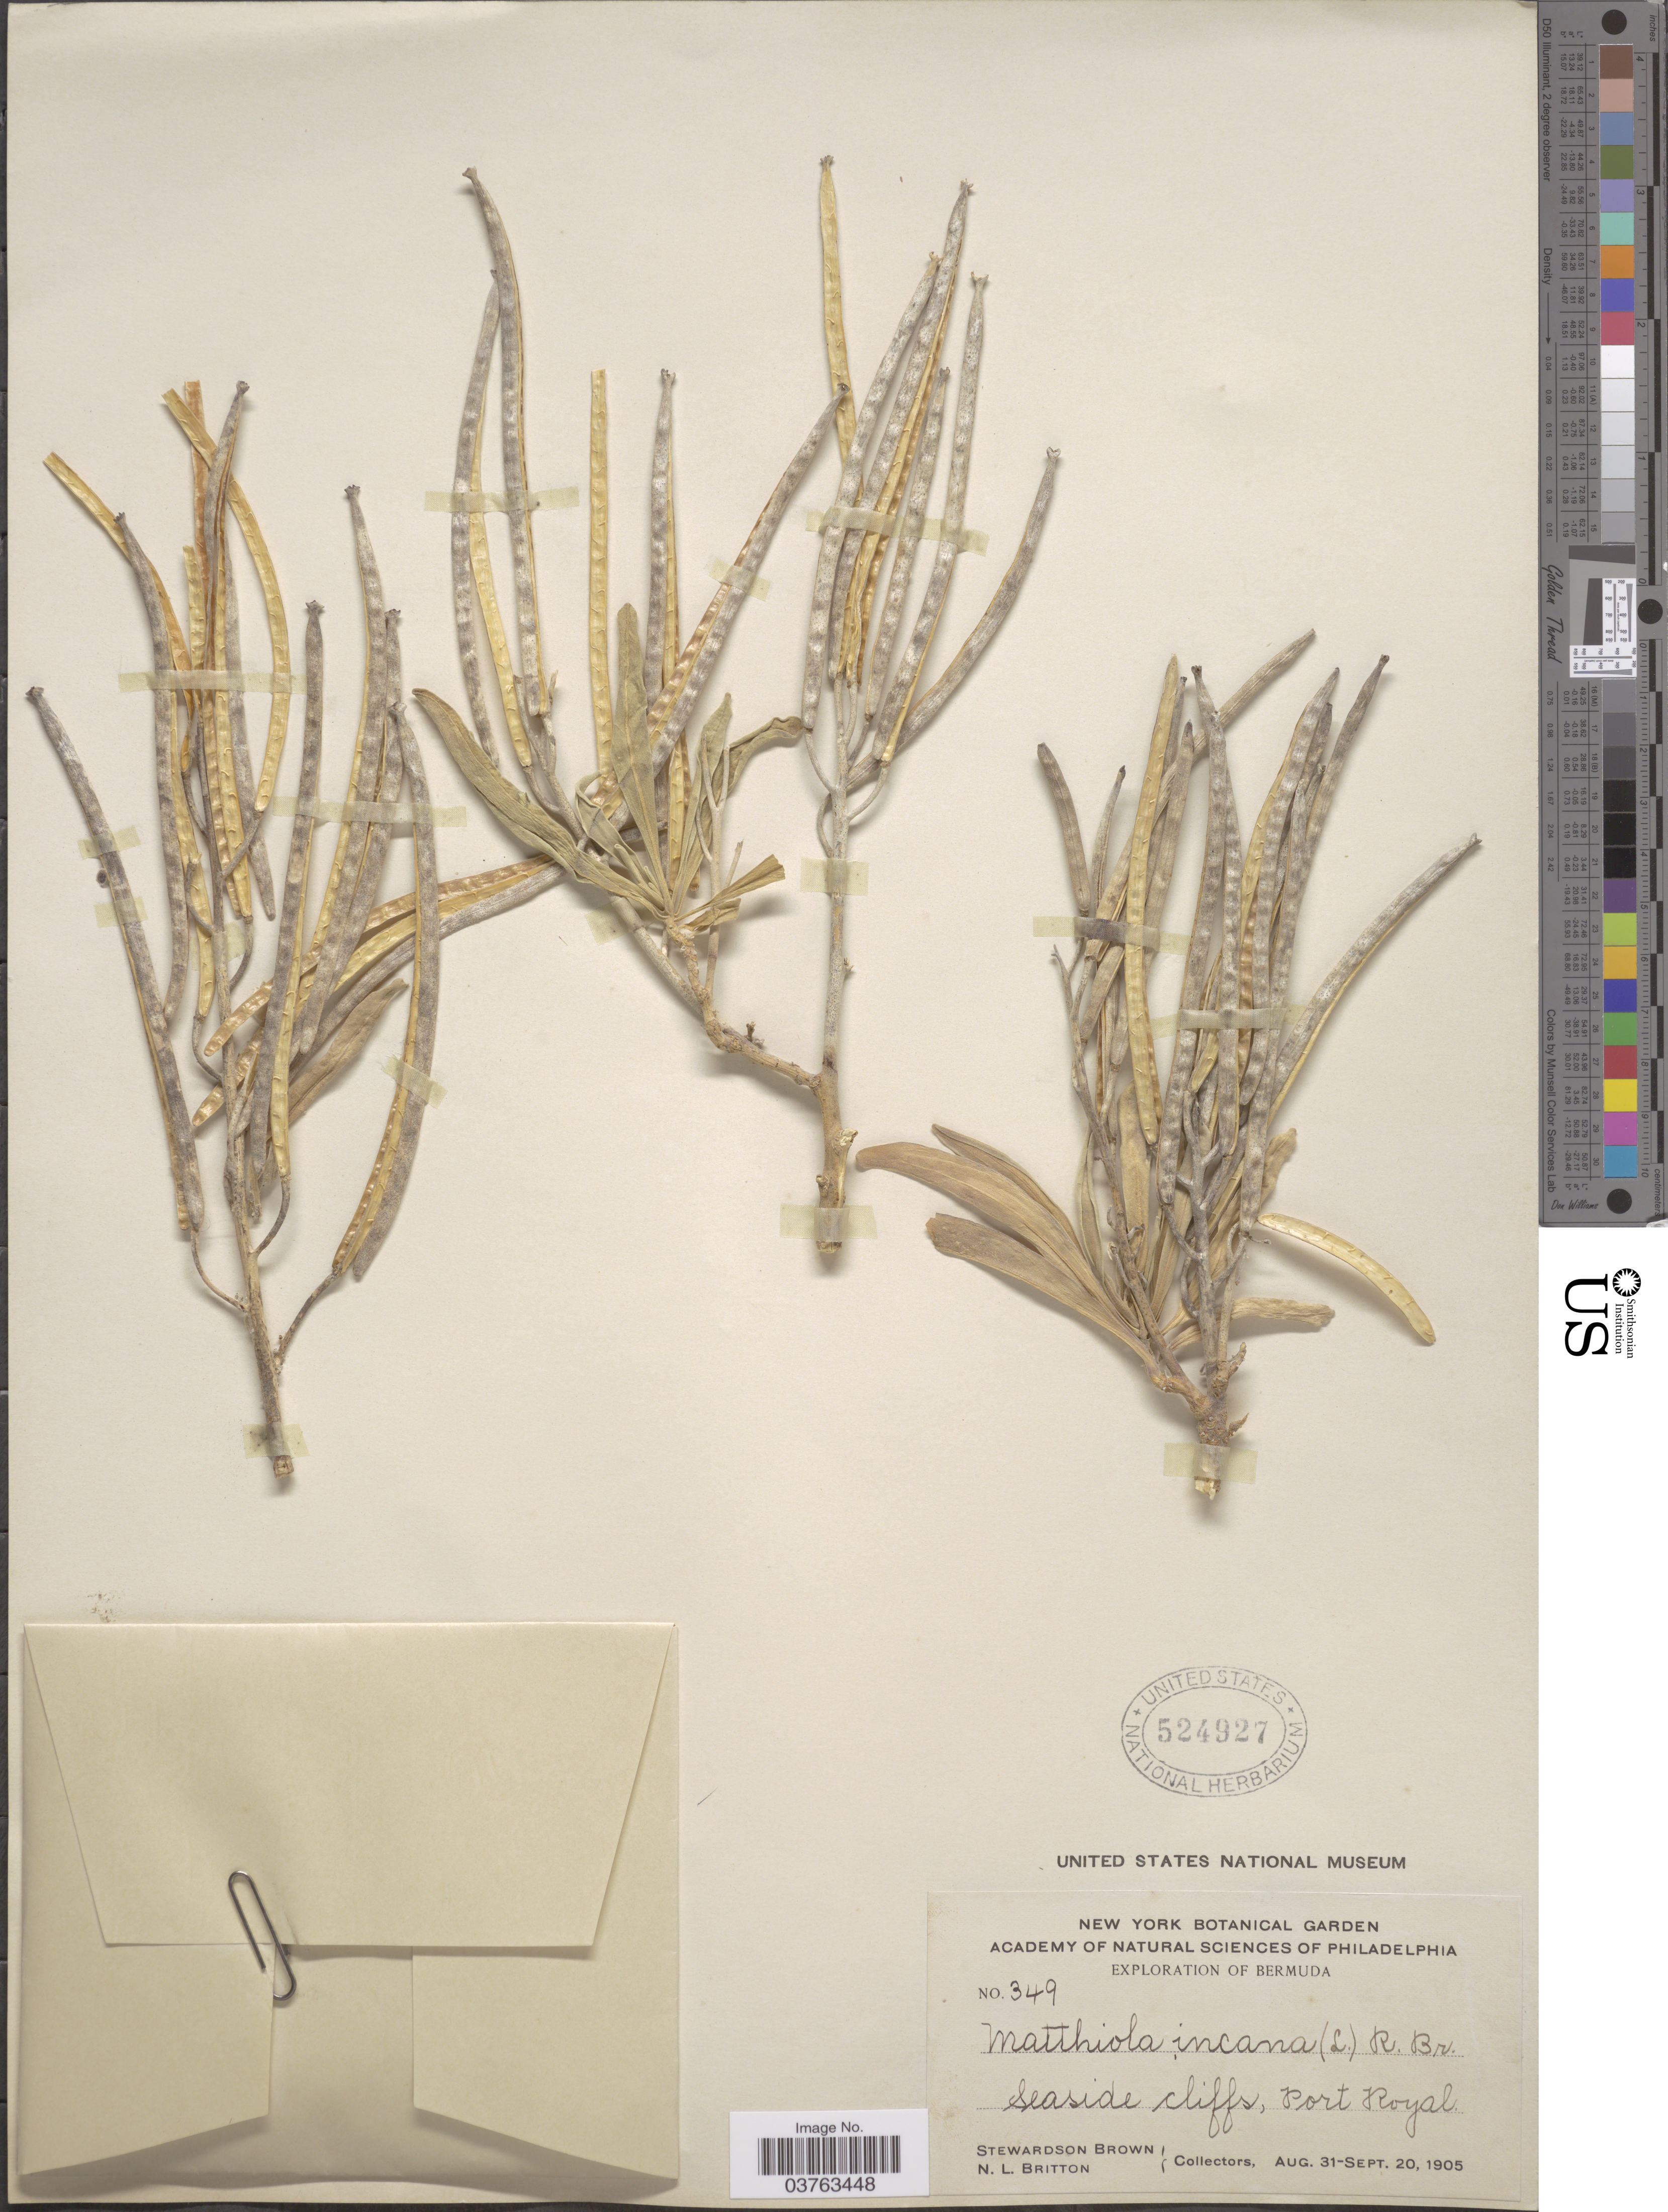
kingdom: Plantae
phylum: Tracheophyta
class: Magnoliopsida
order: Brassicales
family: Brassicaceae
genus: Matthiola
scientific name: Matthiola incana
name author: (L.) W.T. Aiton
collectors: S. Brown & E. G. Britton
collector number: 349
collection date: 1905-08-31/1905-09-20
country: Bermuda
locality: Seaside cliffs, Port Royal.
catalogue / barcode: US 524927